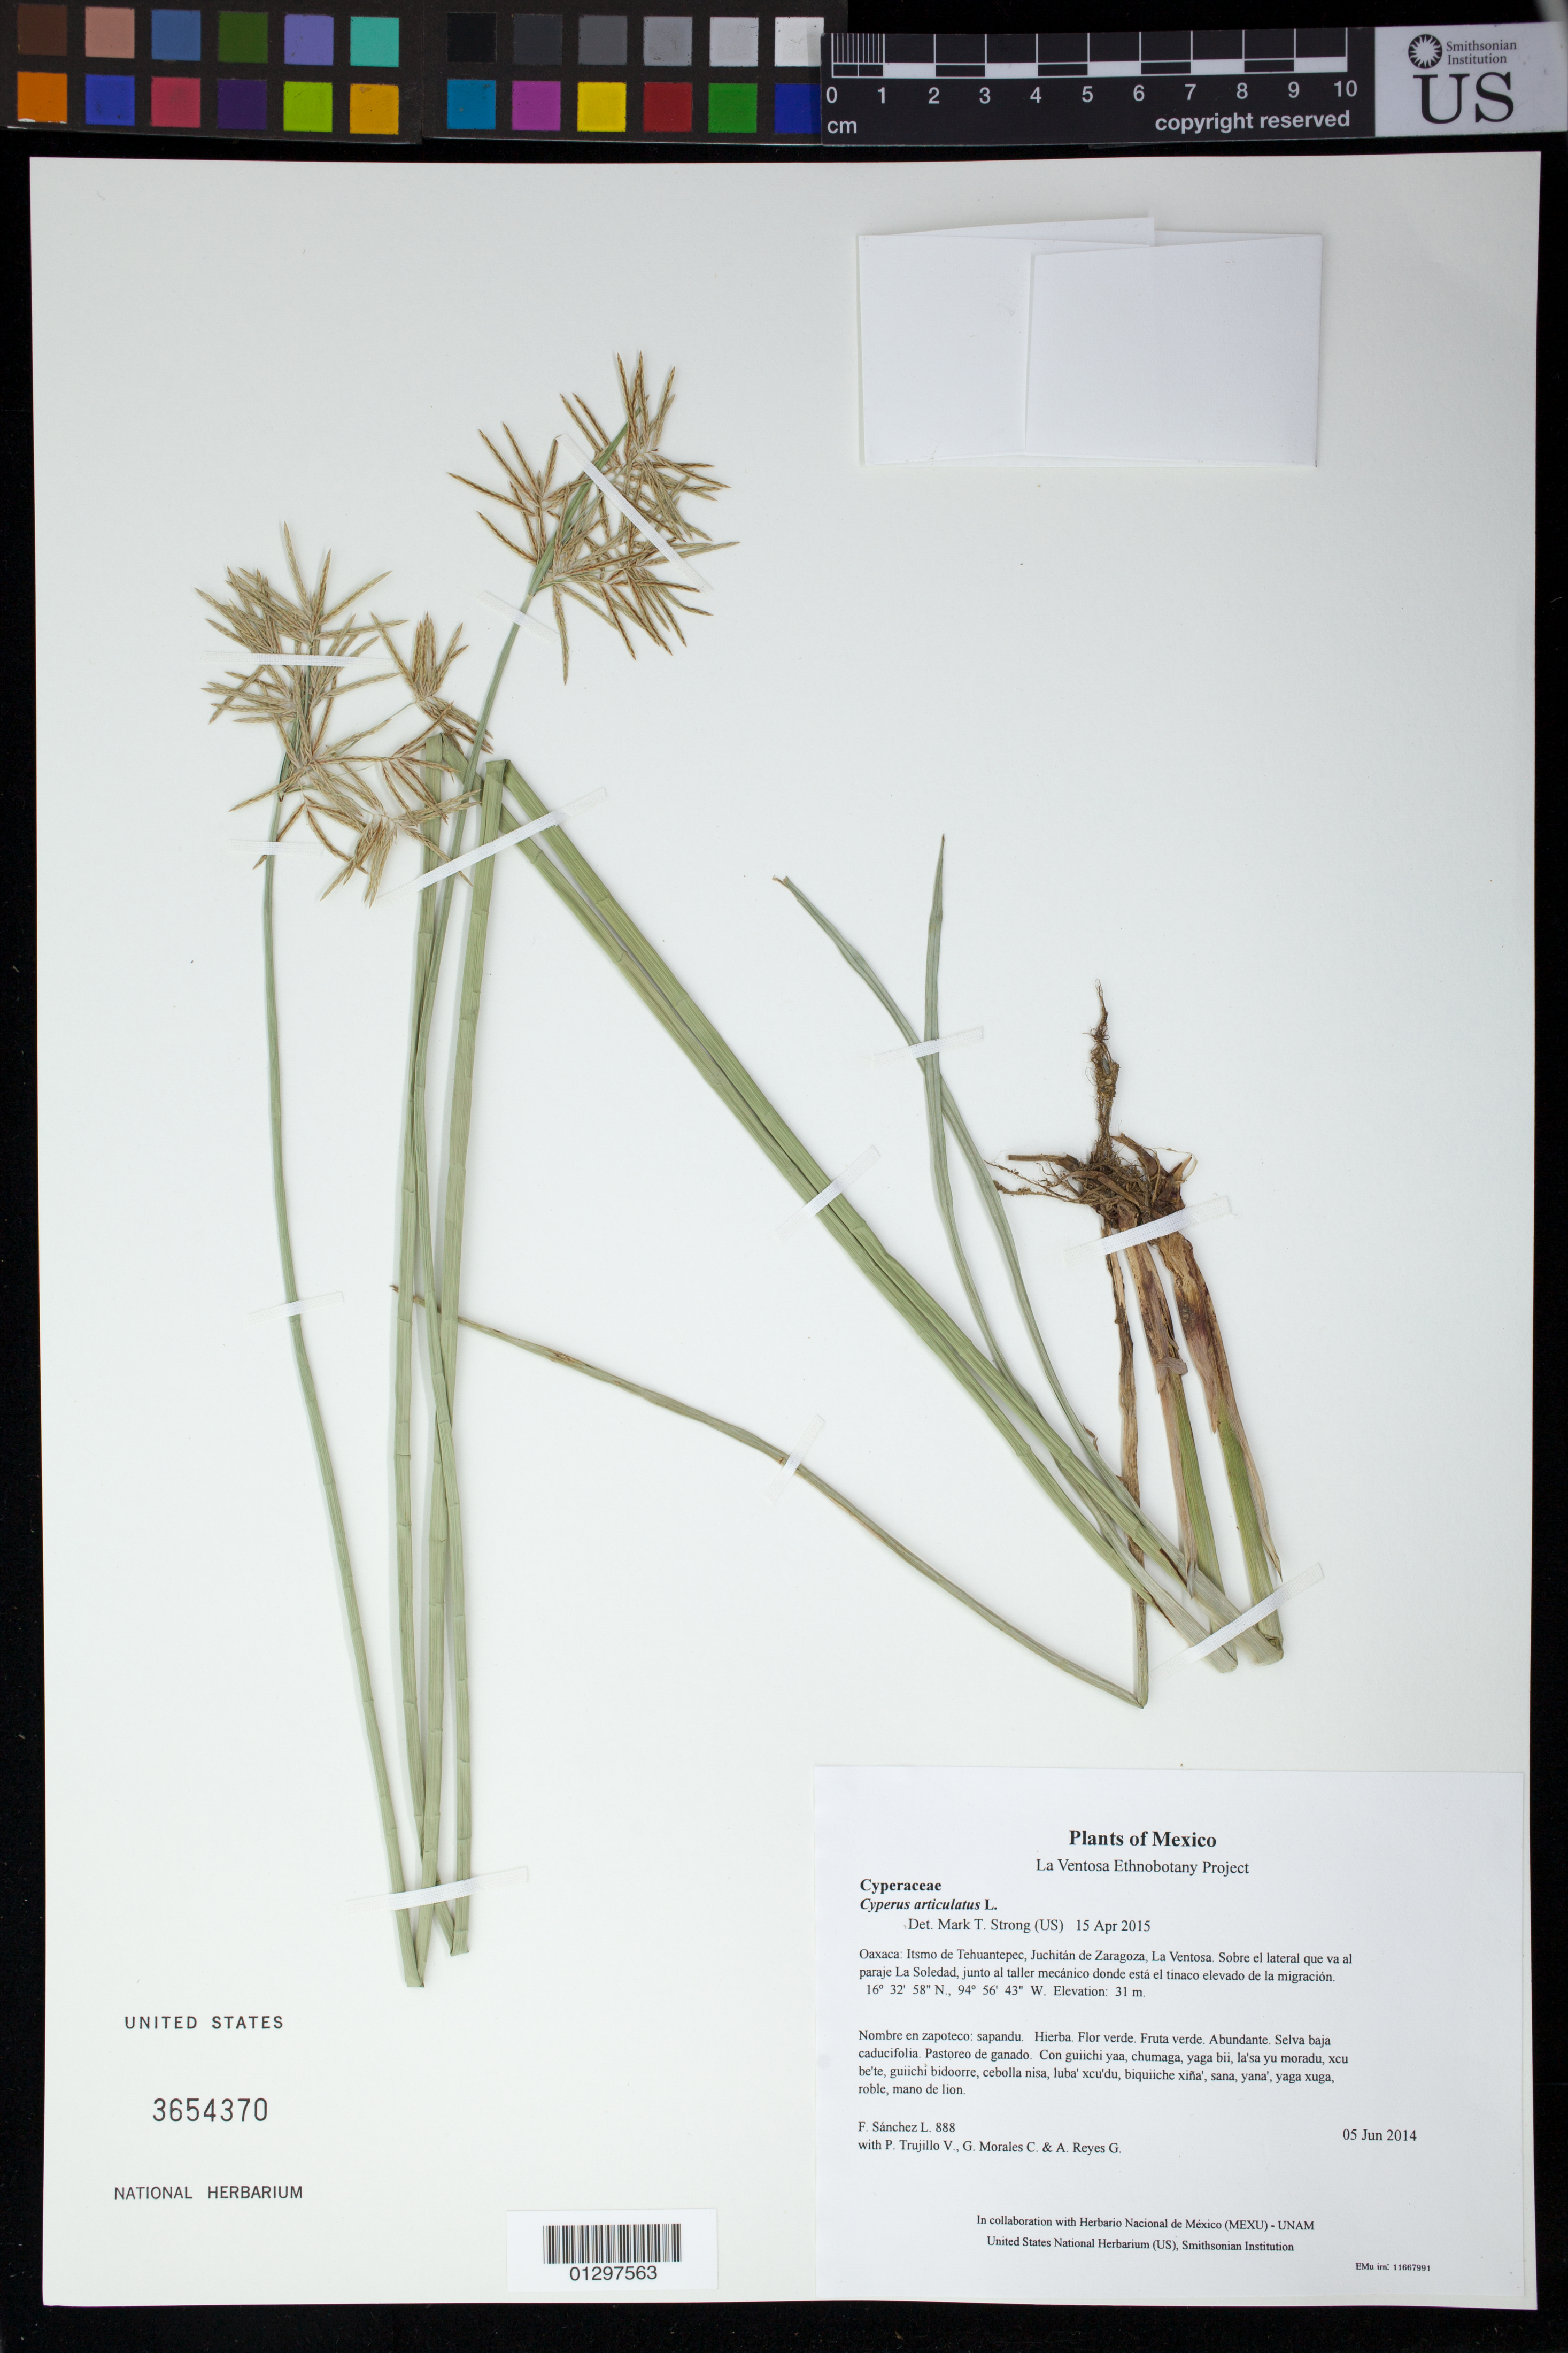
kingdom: Plantae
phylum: Tracheophyta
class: Liliopsida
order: Poales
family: Cyperaceae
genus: Cyperus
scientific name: Cyperus articulatus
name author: L.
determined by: Strong, M. T., (US), Smithsonian Institution - National Museum of Natural History (UNITED STATES)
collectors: F. Sánchez L., P. Trujillo V., G. Morales C. & A. Reyes G.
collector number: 888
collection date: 2014-06-05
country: Mexico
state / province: Oaxaca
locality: Itsmo de Tehuantepec, Juchitán de Zaragoza, La Ventosa. Sobre el lateral que va al paraje La Soledad, junto al taller mecánico donde está el tinaco elevado de la migración.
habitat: Selva baja caducifolia. Pastoreo de ganado.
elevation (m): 31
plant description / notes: MEXU, SERO, US; Guixi. Guie' naga'. Cuaananaxhi naga'. Stale.; chintul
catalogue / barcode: US 3654370